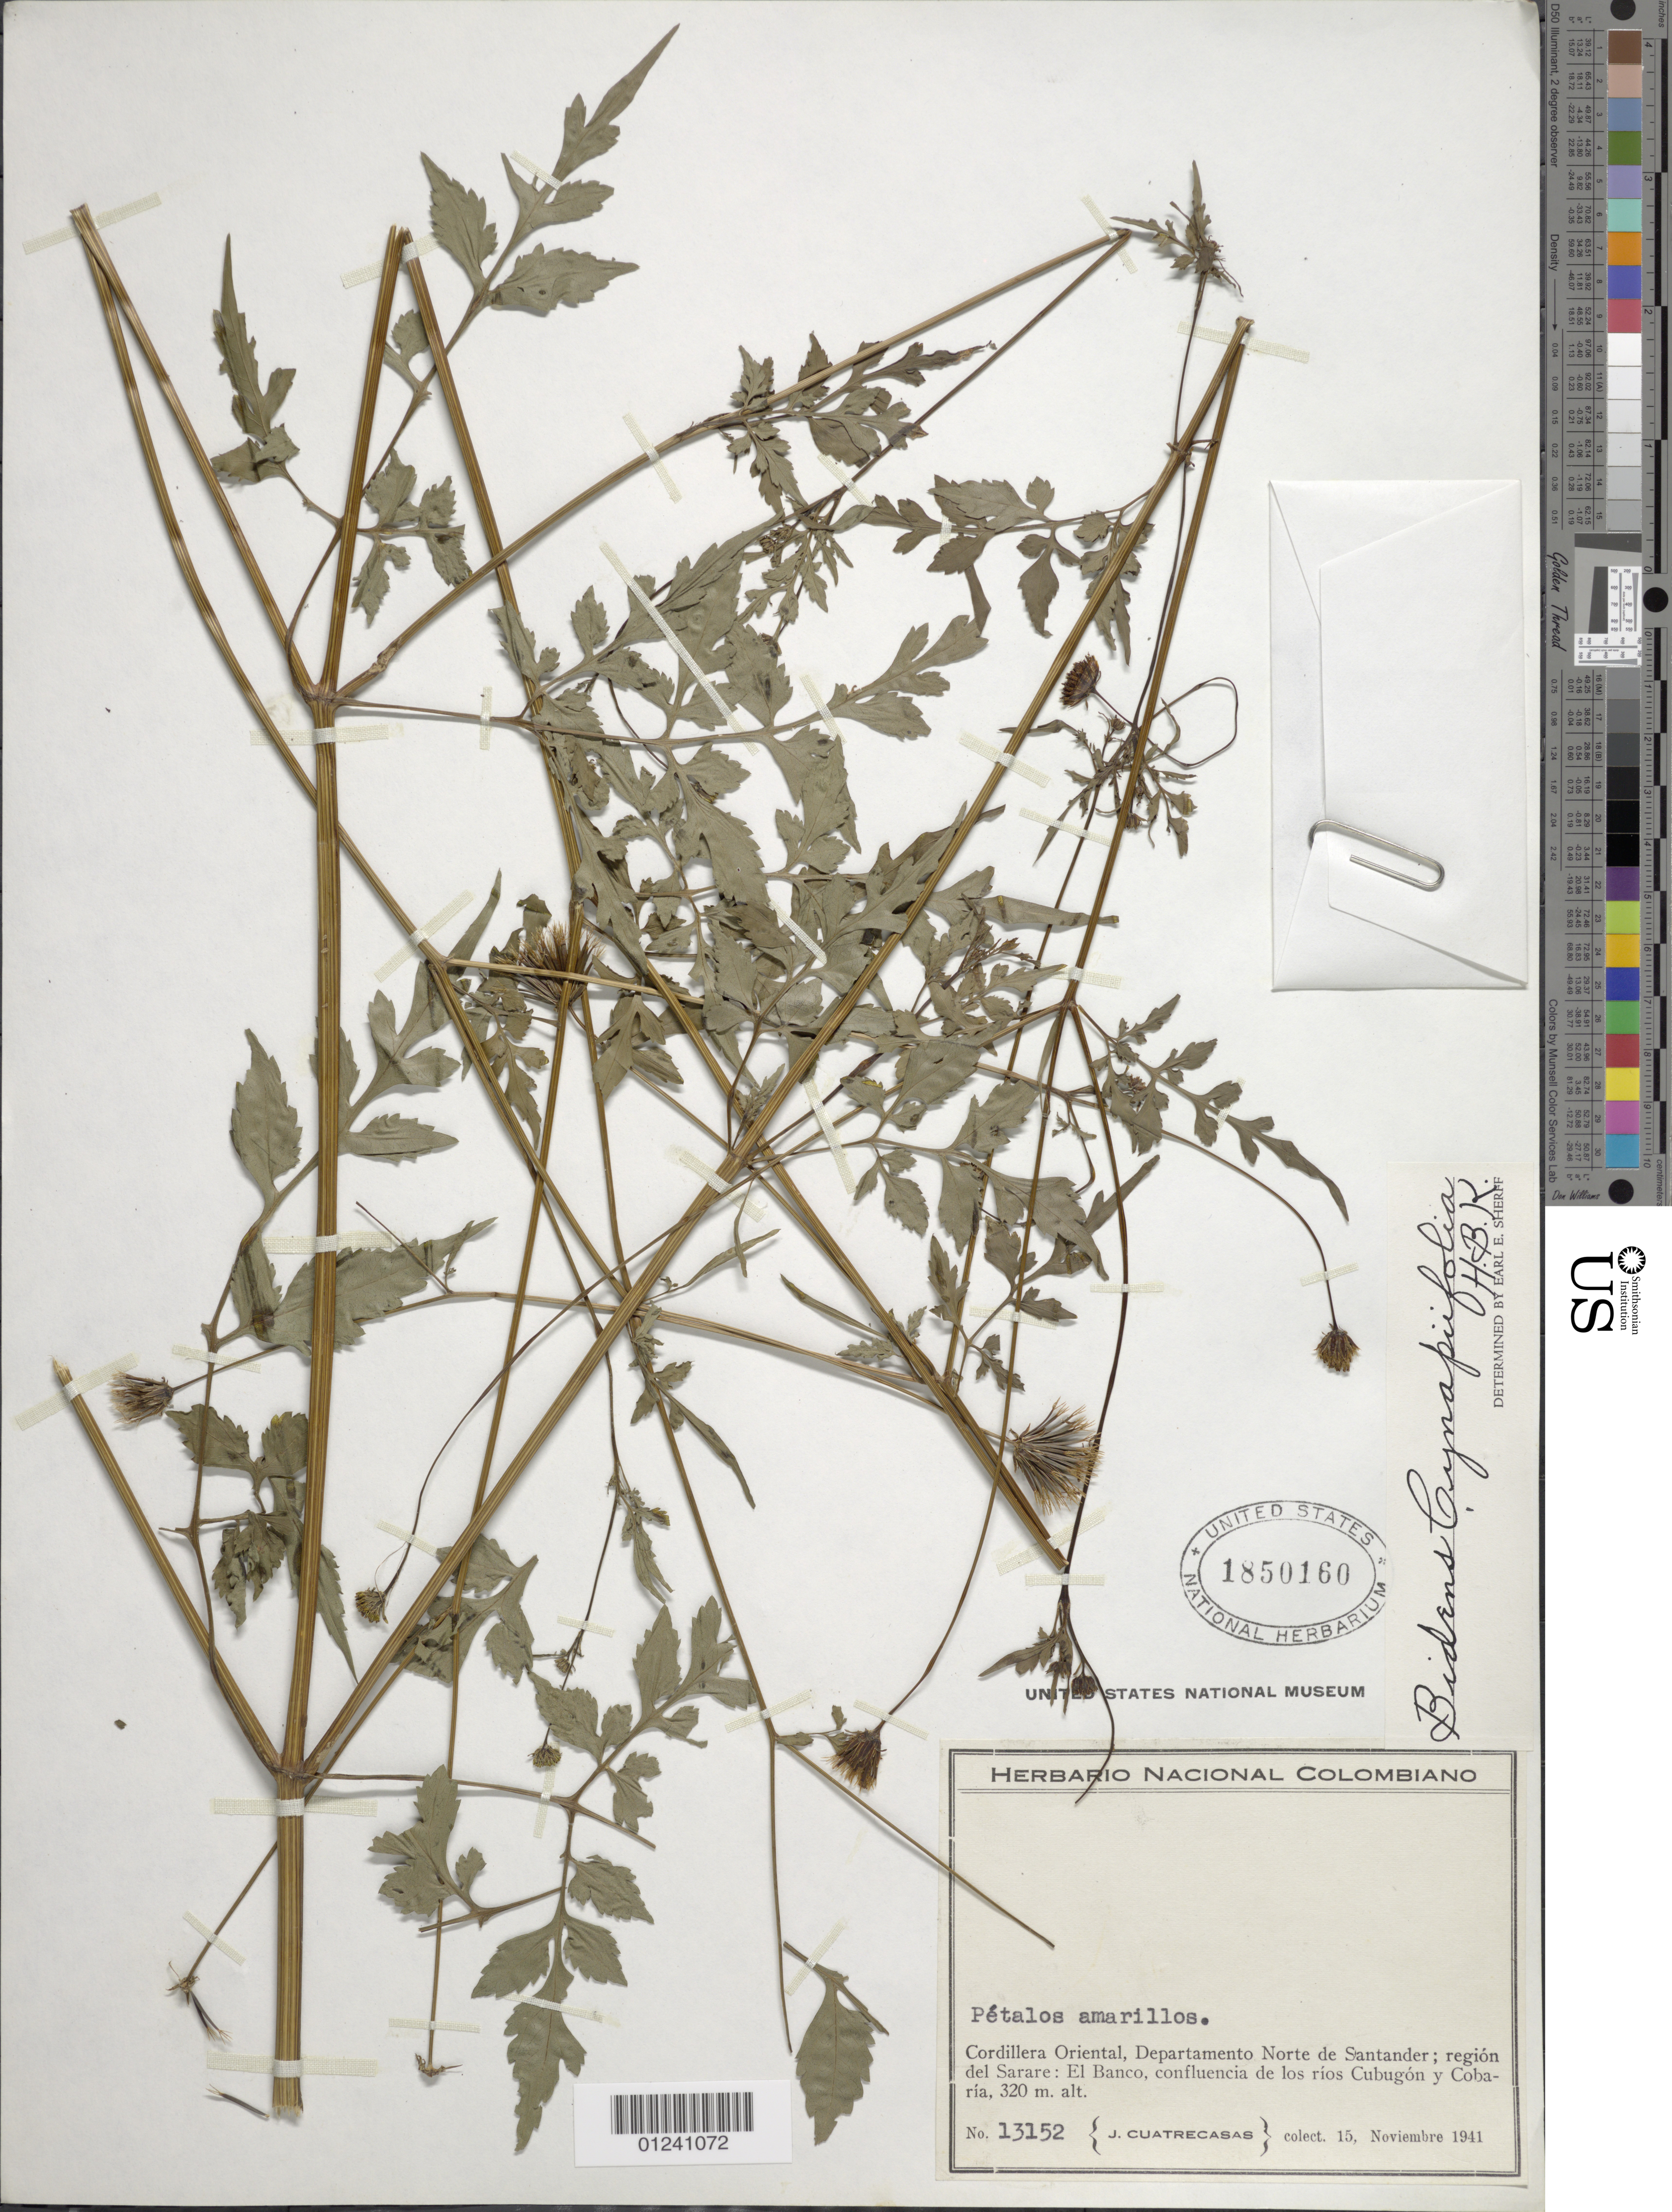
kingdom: Plantae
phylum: Tracheophyta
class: Magnoliopsida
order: Asterales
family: Asteraceae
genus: Bidens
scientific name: Bidens cynapiifolia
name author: Kunth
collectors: J. Cuatrecasas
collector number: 13152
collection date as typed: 15 Nov 1941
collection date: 1941-11-15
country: Colombia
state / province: Norte de Santander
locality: Cordillera Oriental; region del Sarare; el Banco, confluencia de los rios Cubugon y Cobaria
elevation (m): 320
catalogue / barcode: US 1850160